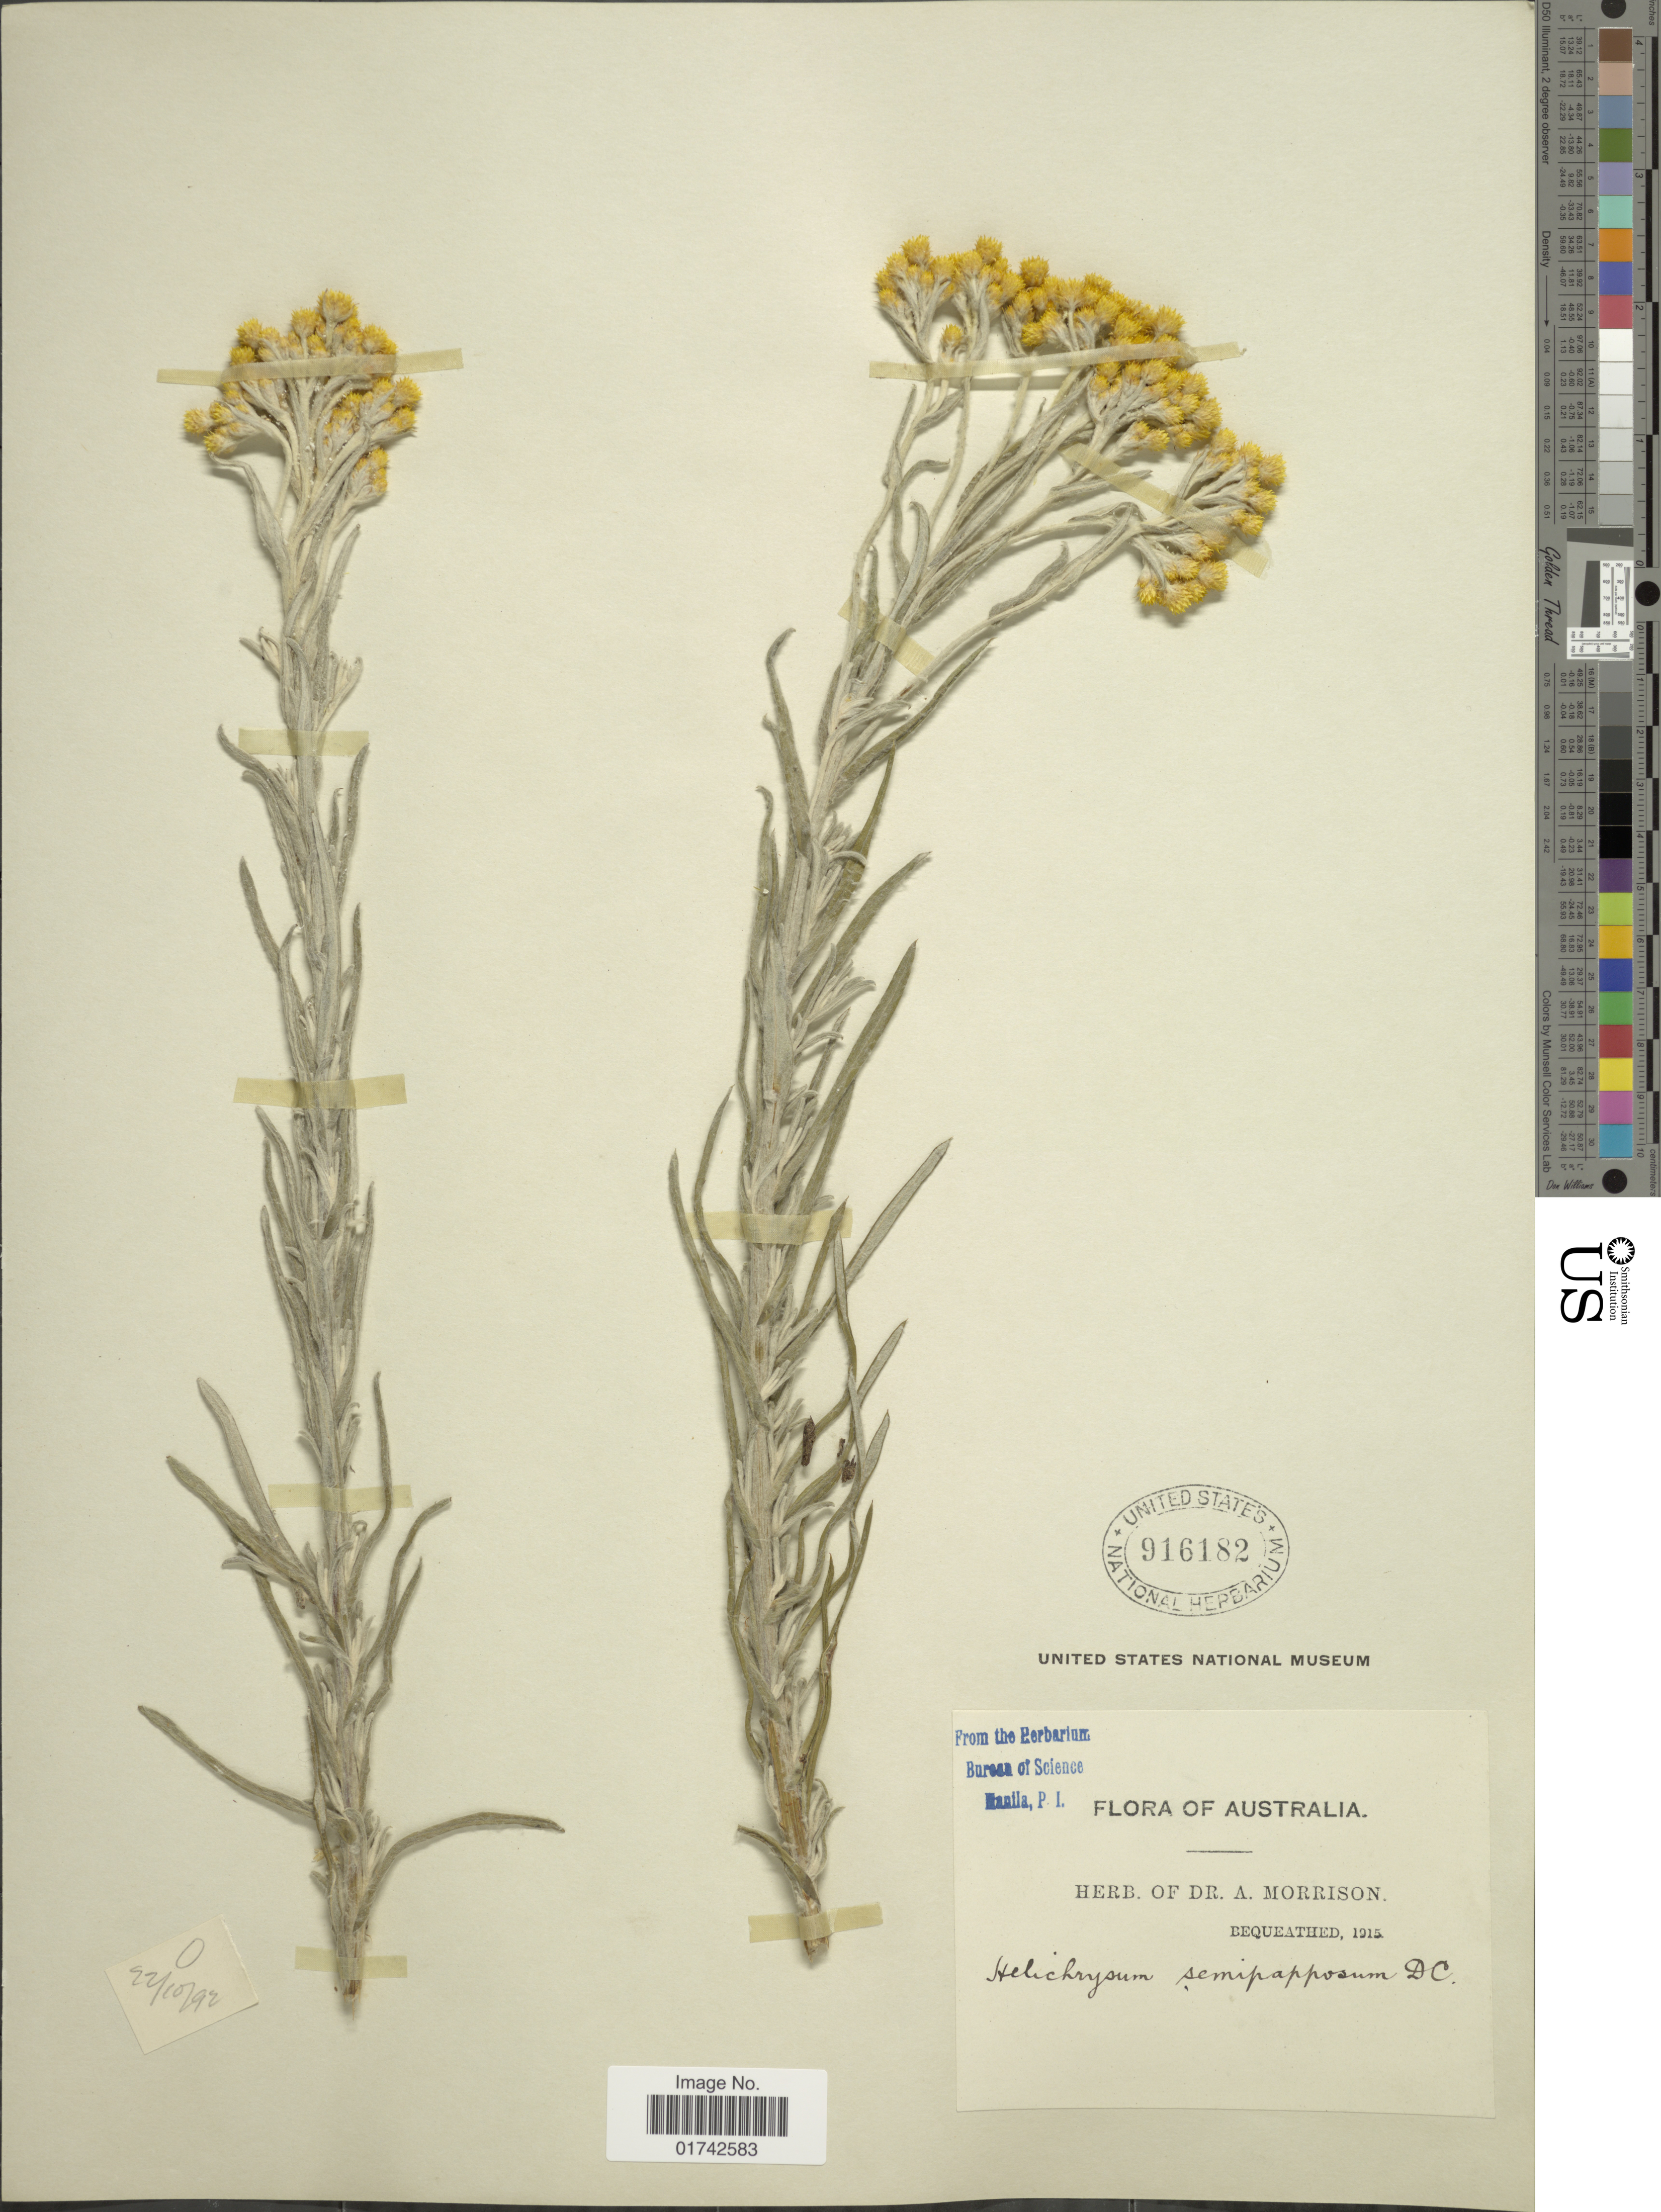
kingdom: Plantae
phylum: Tracheophyta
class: Magnoliopsida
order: Asterales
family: Asteraceae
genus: Helichrysum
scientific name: Helichrysum semipapposum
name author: DC.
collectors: ex herb. Dr. A. Morrison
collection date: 1915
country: Australia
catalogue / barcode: US 916182